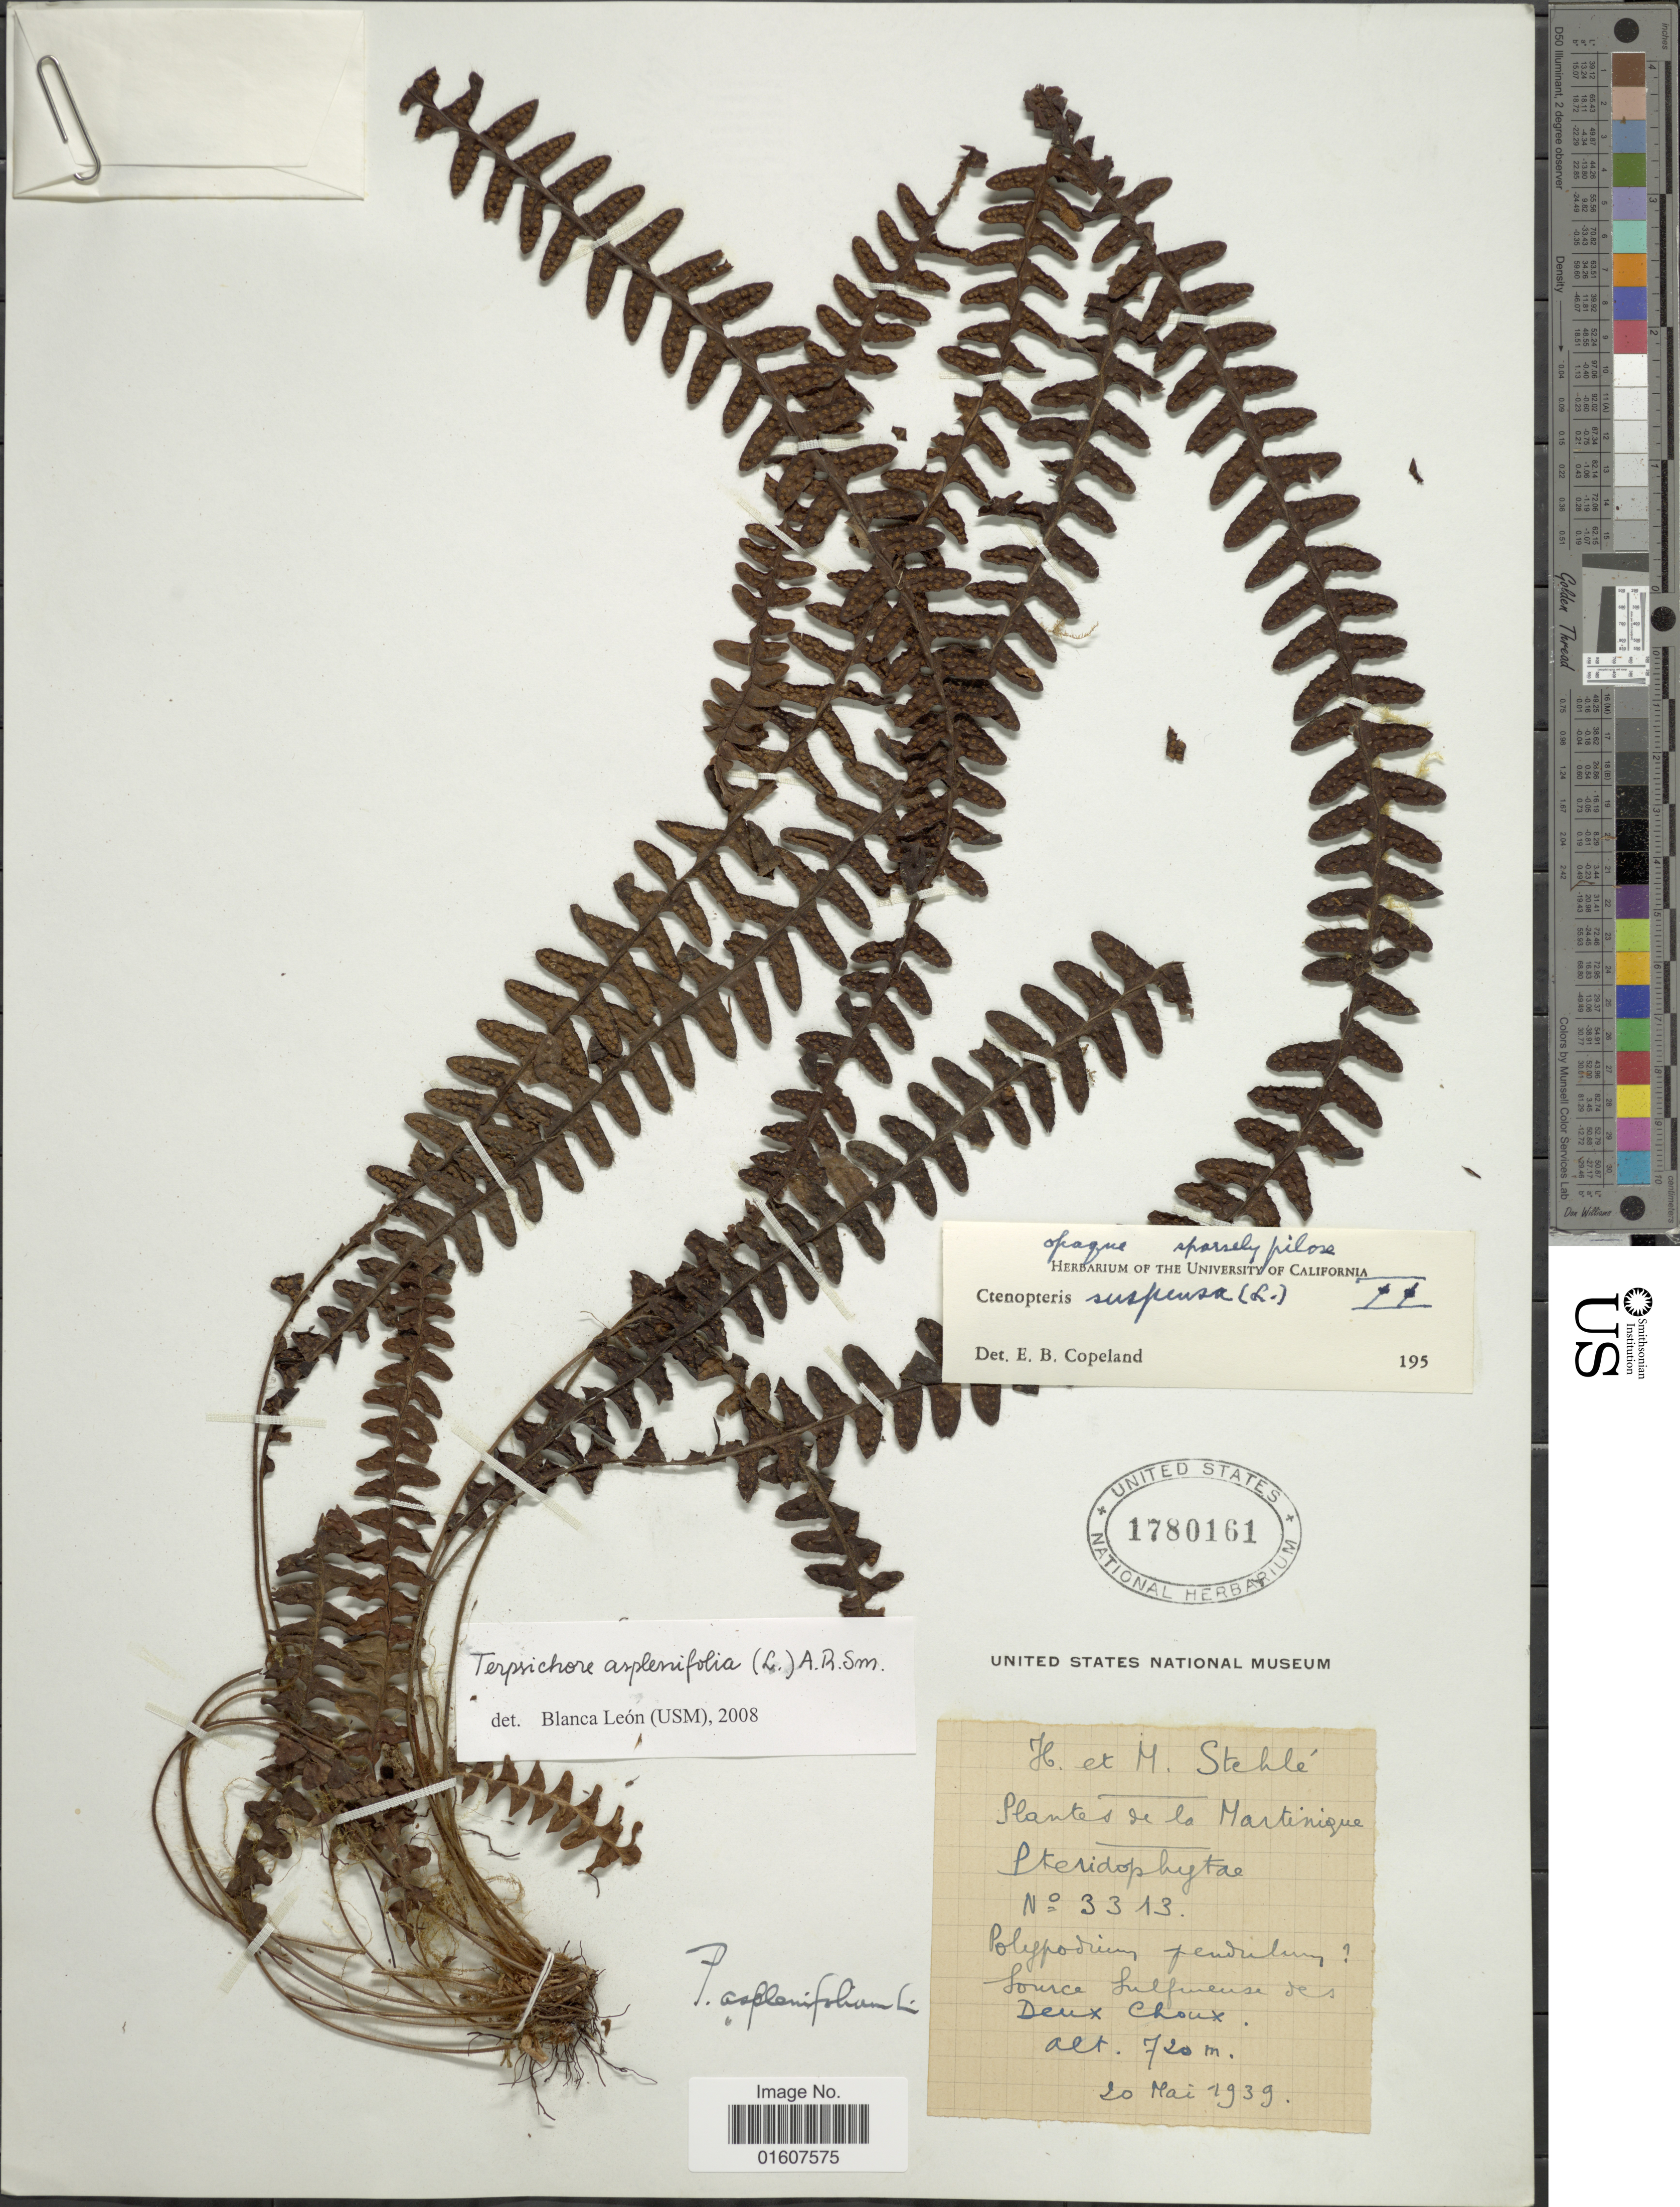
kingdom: Plantae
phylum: Tracheophyta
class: Polypodiopsida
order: Polypodiales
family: Polypodiaceae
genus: Terpsichore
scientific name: Terpsichore asplenifolia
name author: (L.) A.R. Sm.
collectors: H. Stehlé & M. Stehlé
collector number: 3313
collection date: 1939-05-20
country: Martinique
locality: Source sulfureuse des Deux Choux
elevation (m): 720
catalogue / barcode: US 1780161